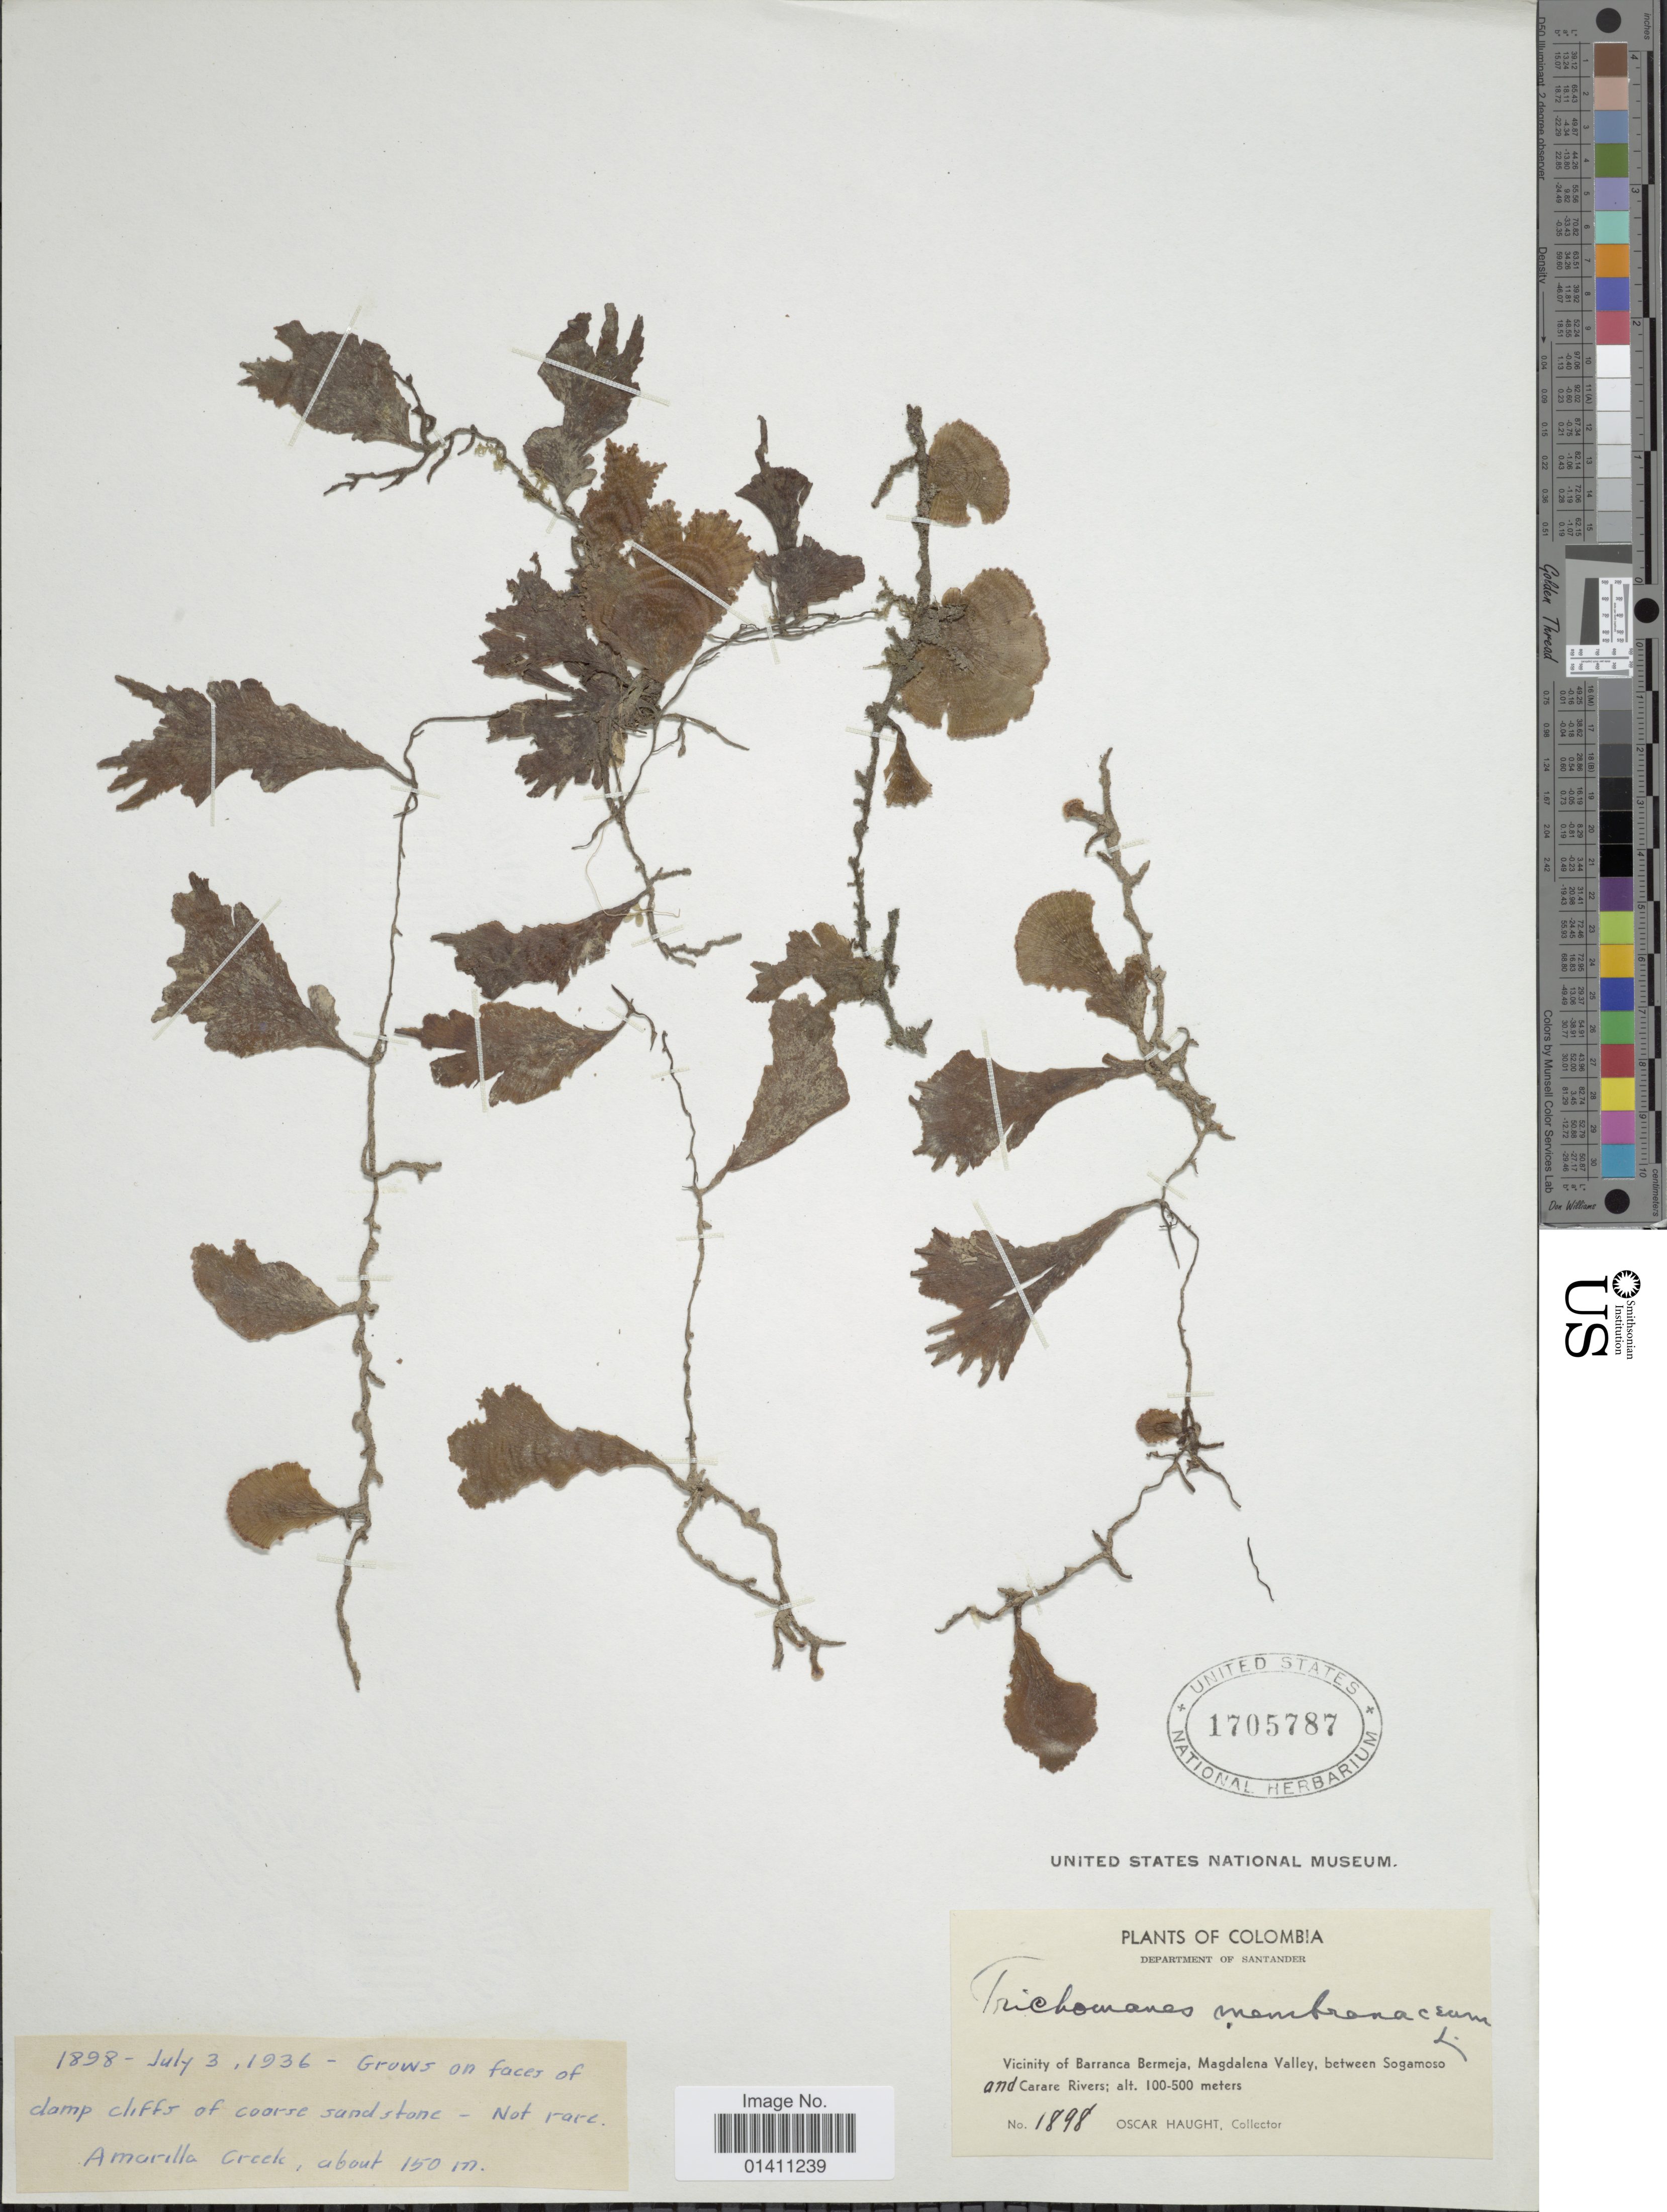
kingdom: Plantae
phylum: Tracheophyta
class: Polypodiopsida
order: Hymenophyllales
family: Hymenophyllaceae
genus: Didymoglossum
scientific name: Didymoglossum membranaceum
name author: (L.) Vareschi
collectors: O. L. Haught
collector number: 1898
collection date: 1936-07-03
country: Colombia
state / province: Santander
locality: Department of Santander. Vicinity of Barranca Bermeja, Magdalena Valley, between Sogamoso and Carare Rivers. Amarilla Creek.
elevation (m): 100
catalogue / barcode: US 1705787